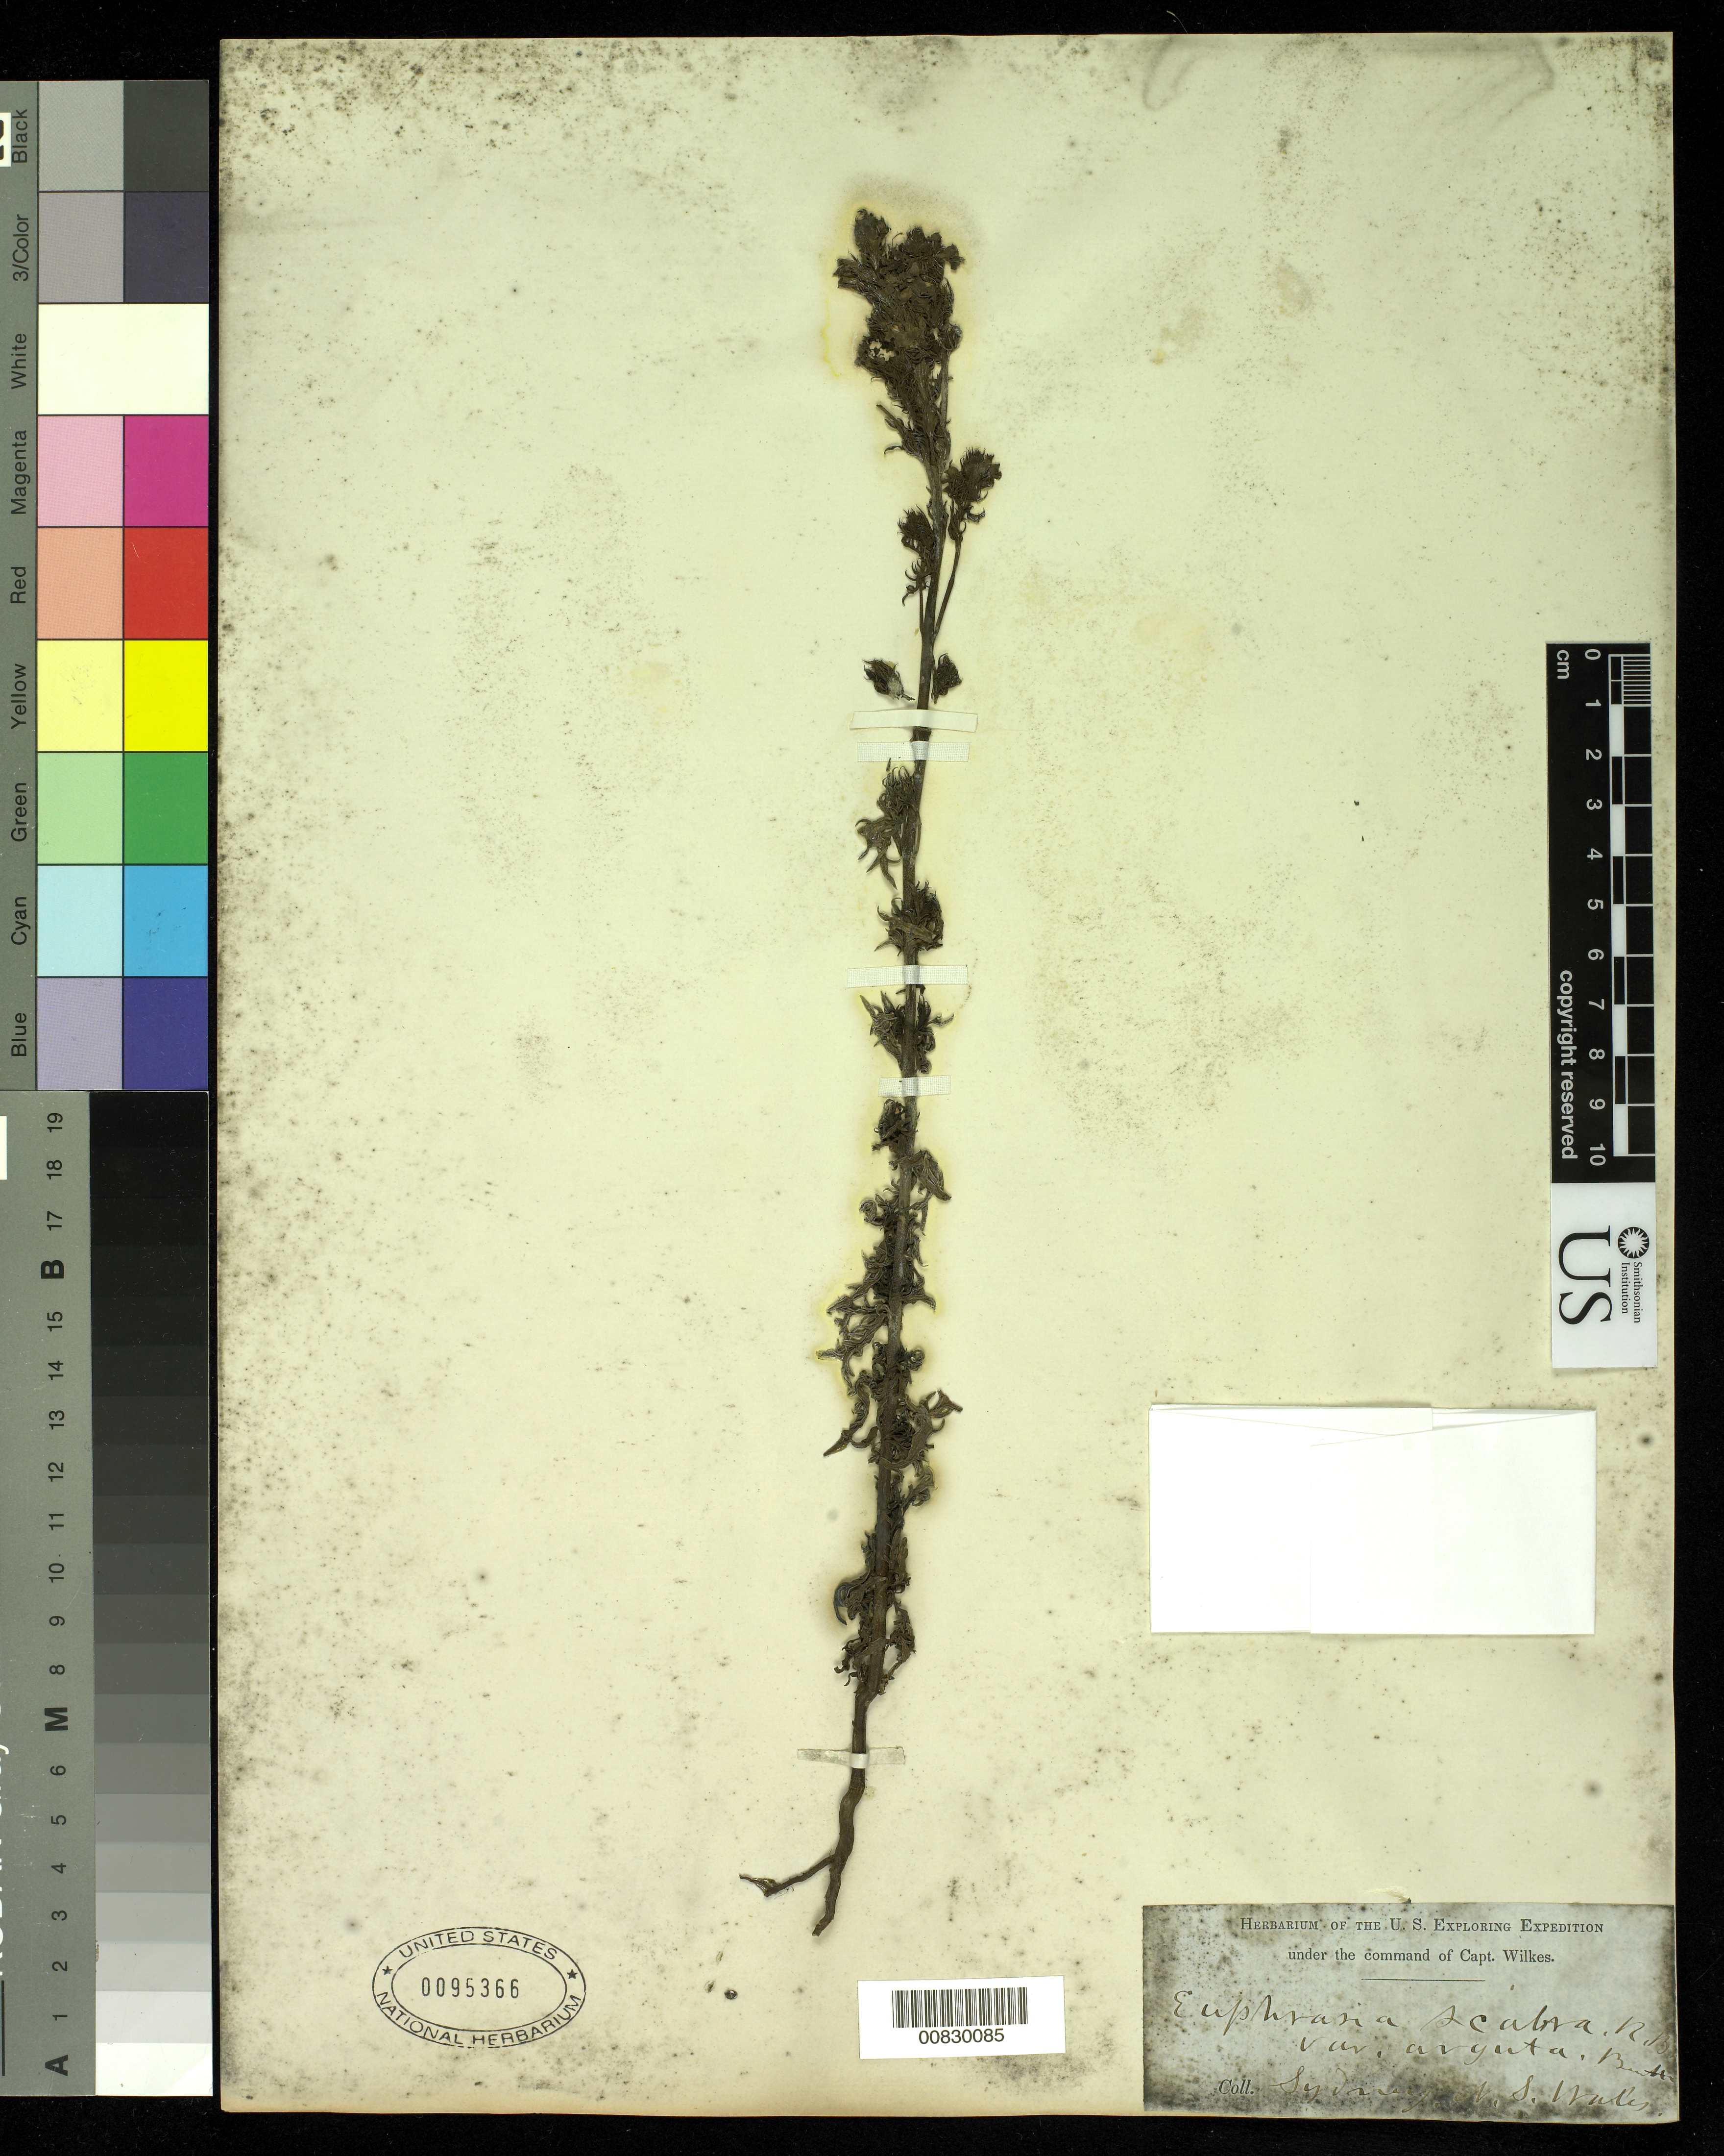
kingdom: Plantae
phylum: Tracheophyta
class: Magnoliopsida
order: Lamiales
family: Orobanchaceae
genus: Euphrasia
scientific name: Euphrasia arguta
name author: R. Br.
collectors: Wilkes Explor. Exped.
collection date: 1838/1842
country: Australia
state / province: New South Wales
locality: Sydney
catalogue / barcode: US 95366